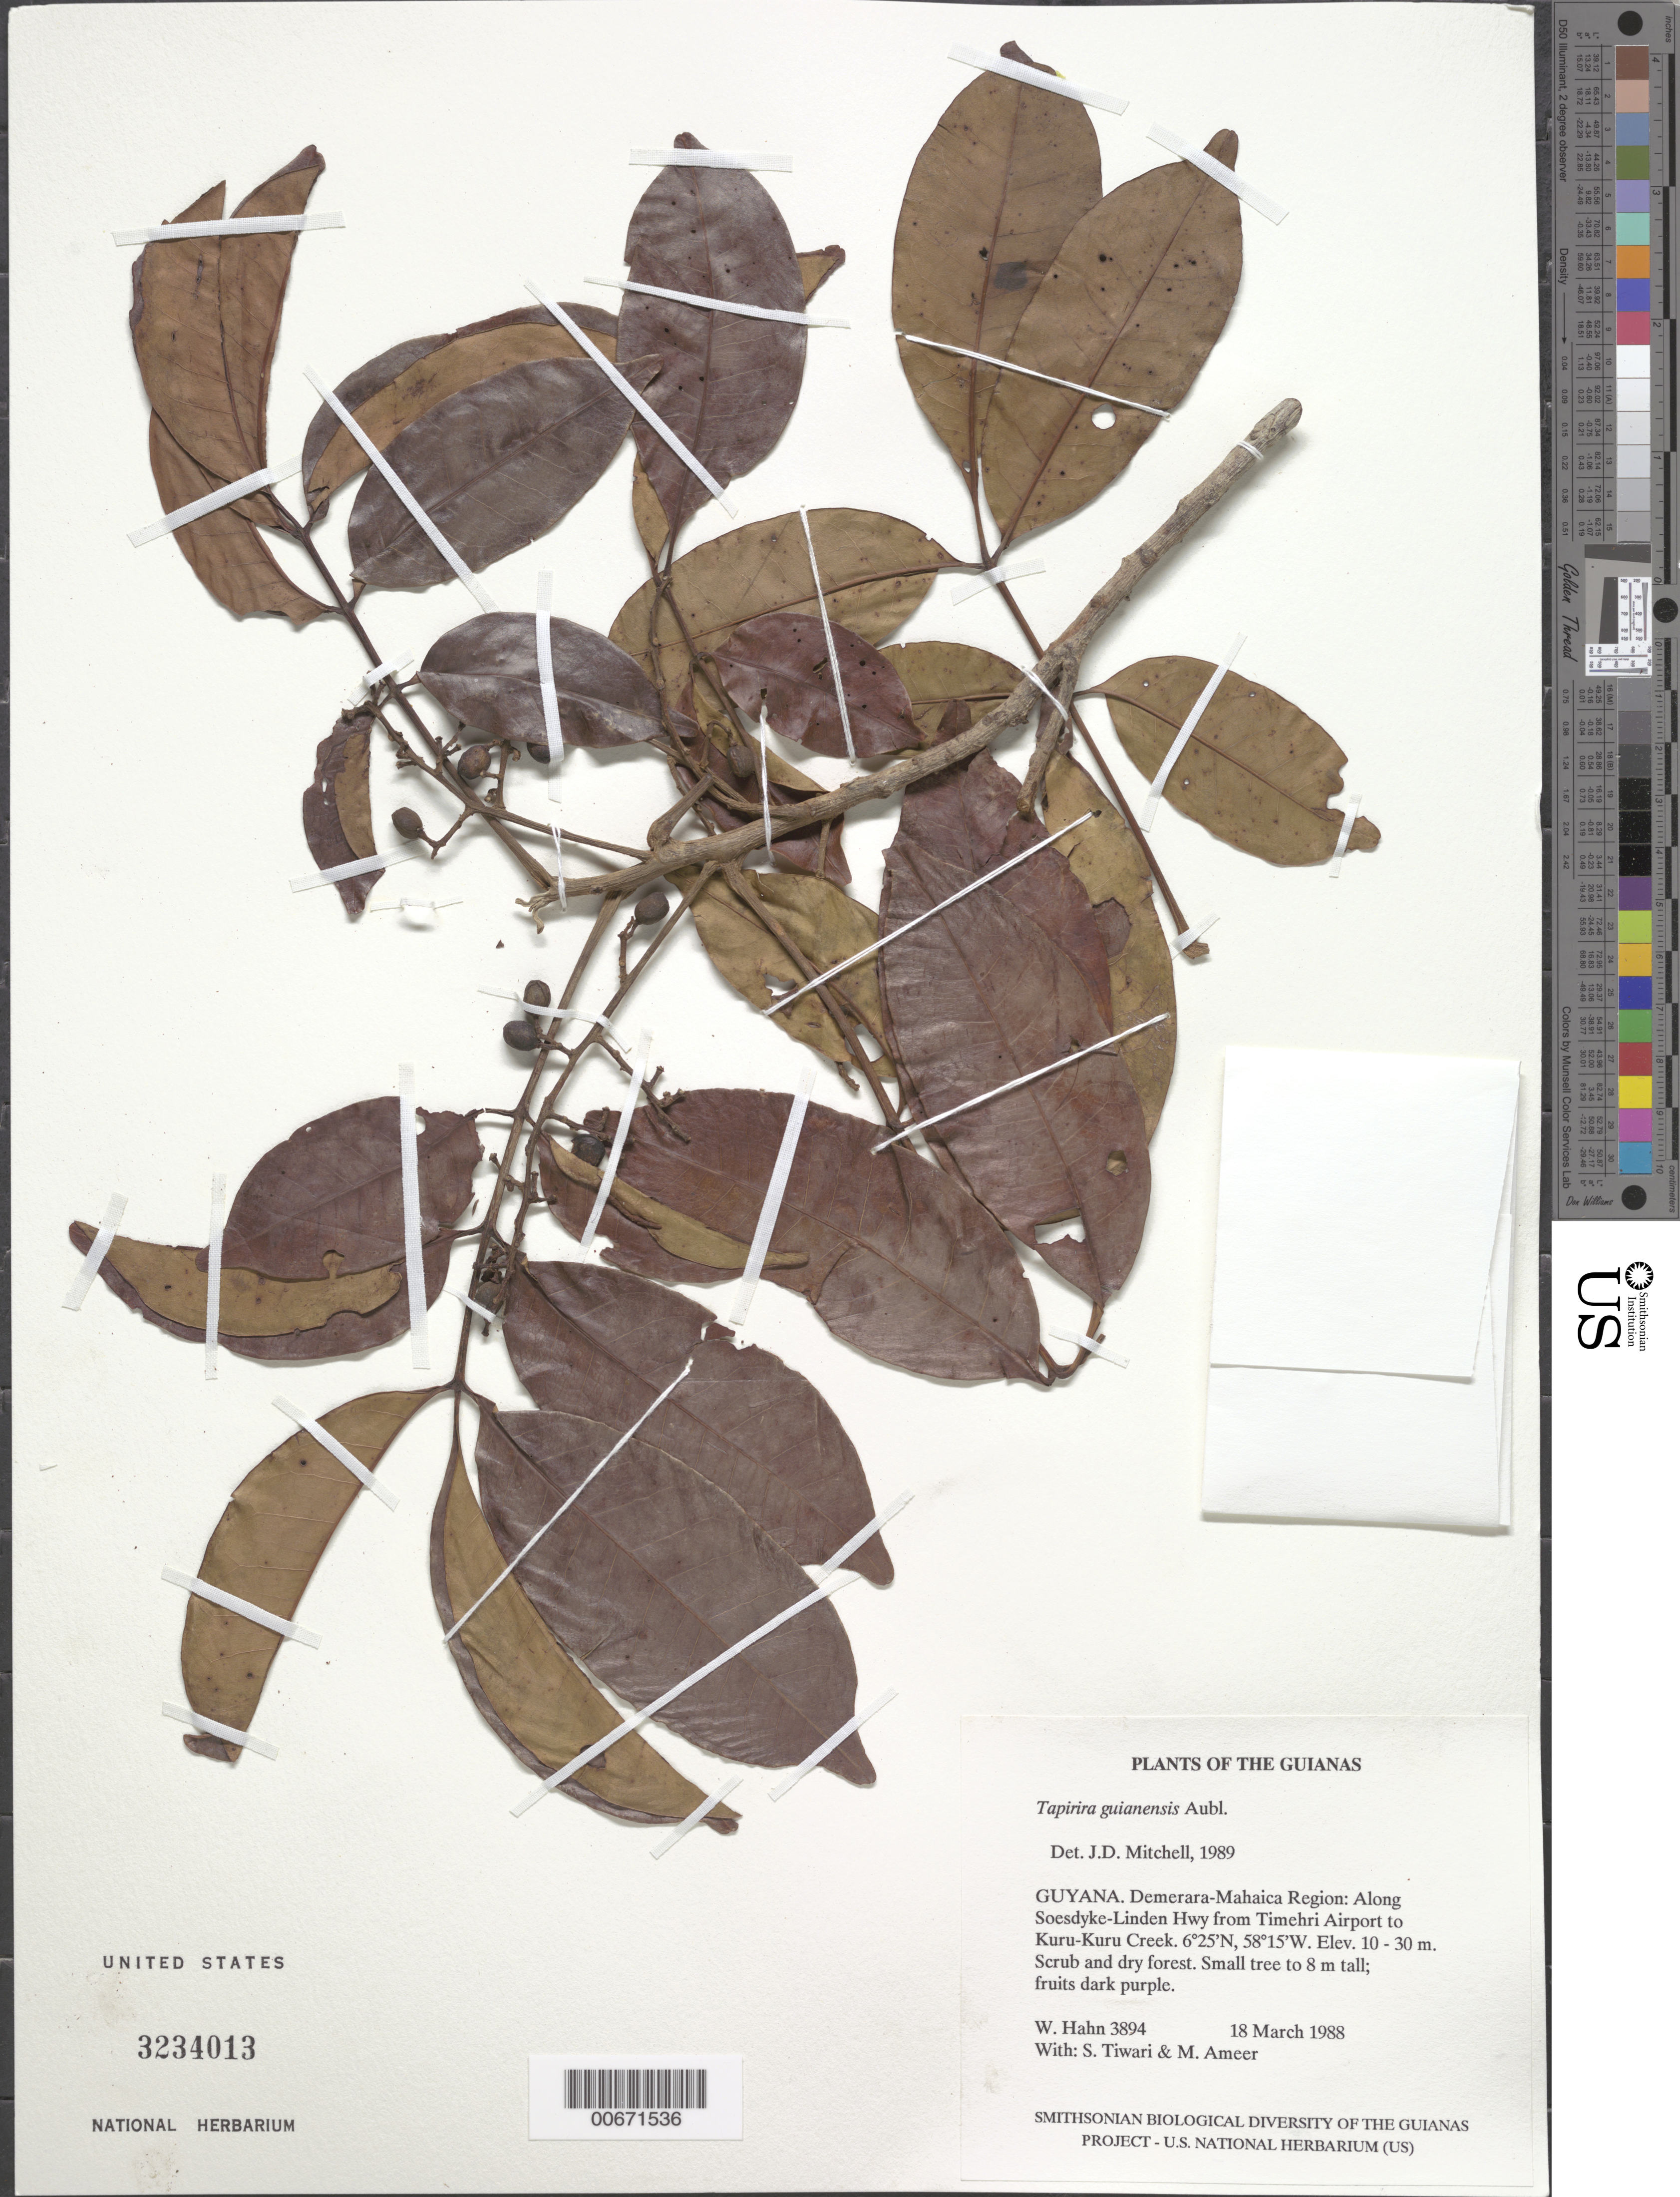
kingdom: Plantae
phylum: Tracheophyta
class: Magnoliopsida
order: Sapindales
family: Anacardiaceae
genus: Tapirira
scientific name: Tapirira guianensis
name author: Aubl.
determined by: Mitchell, John D.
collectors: W. Hahn, S. Tiwari & M. Ameer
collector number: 3894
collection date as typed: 18 March 1988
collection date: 1988-03-18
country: Guyana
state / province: Demerara-Mahaica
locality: Along Soesdyke-Linden Hwy from Timehri Airport to Kuru-Kuru Creek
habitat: Scrub and dry forest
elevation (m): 10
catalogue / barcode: US 3234013